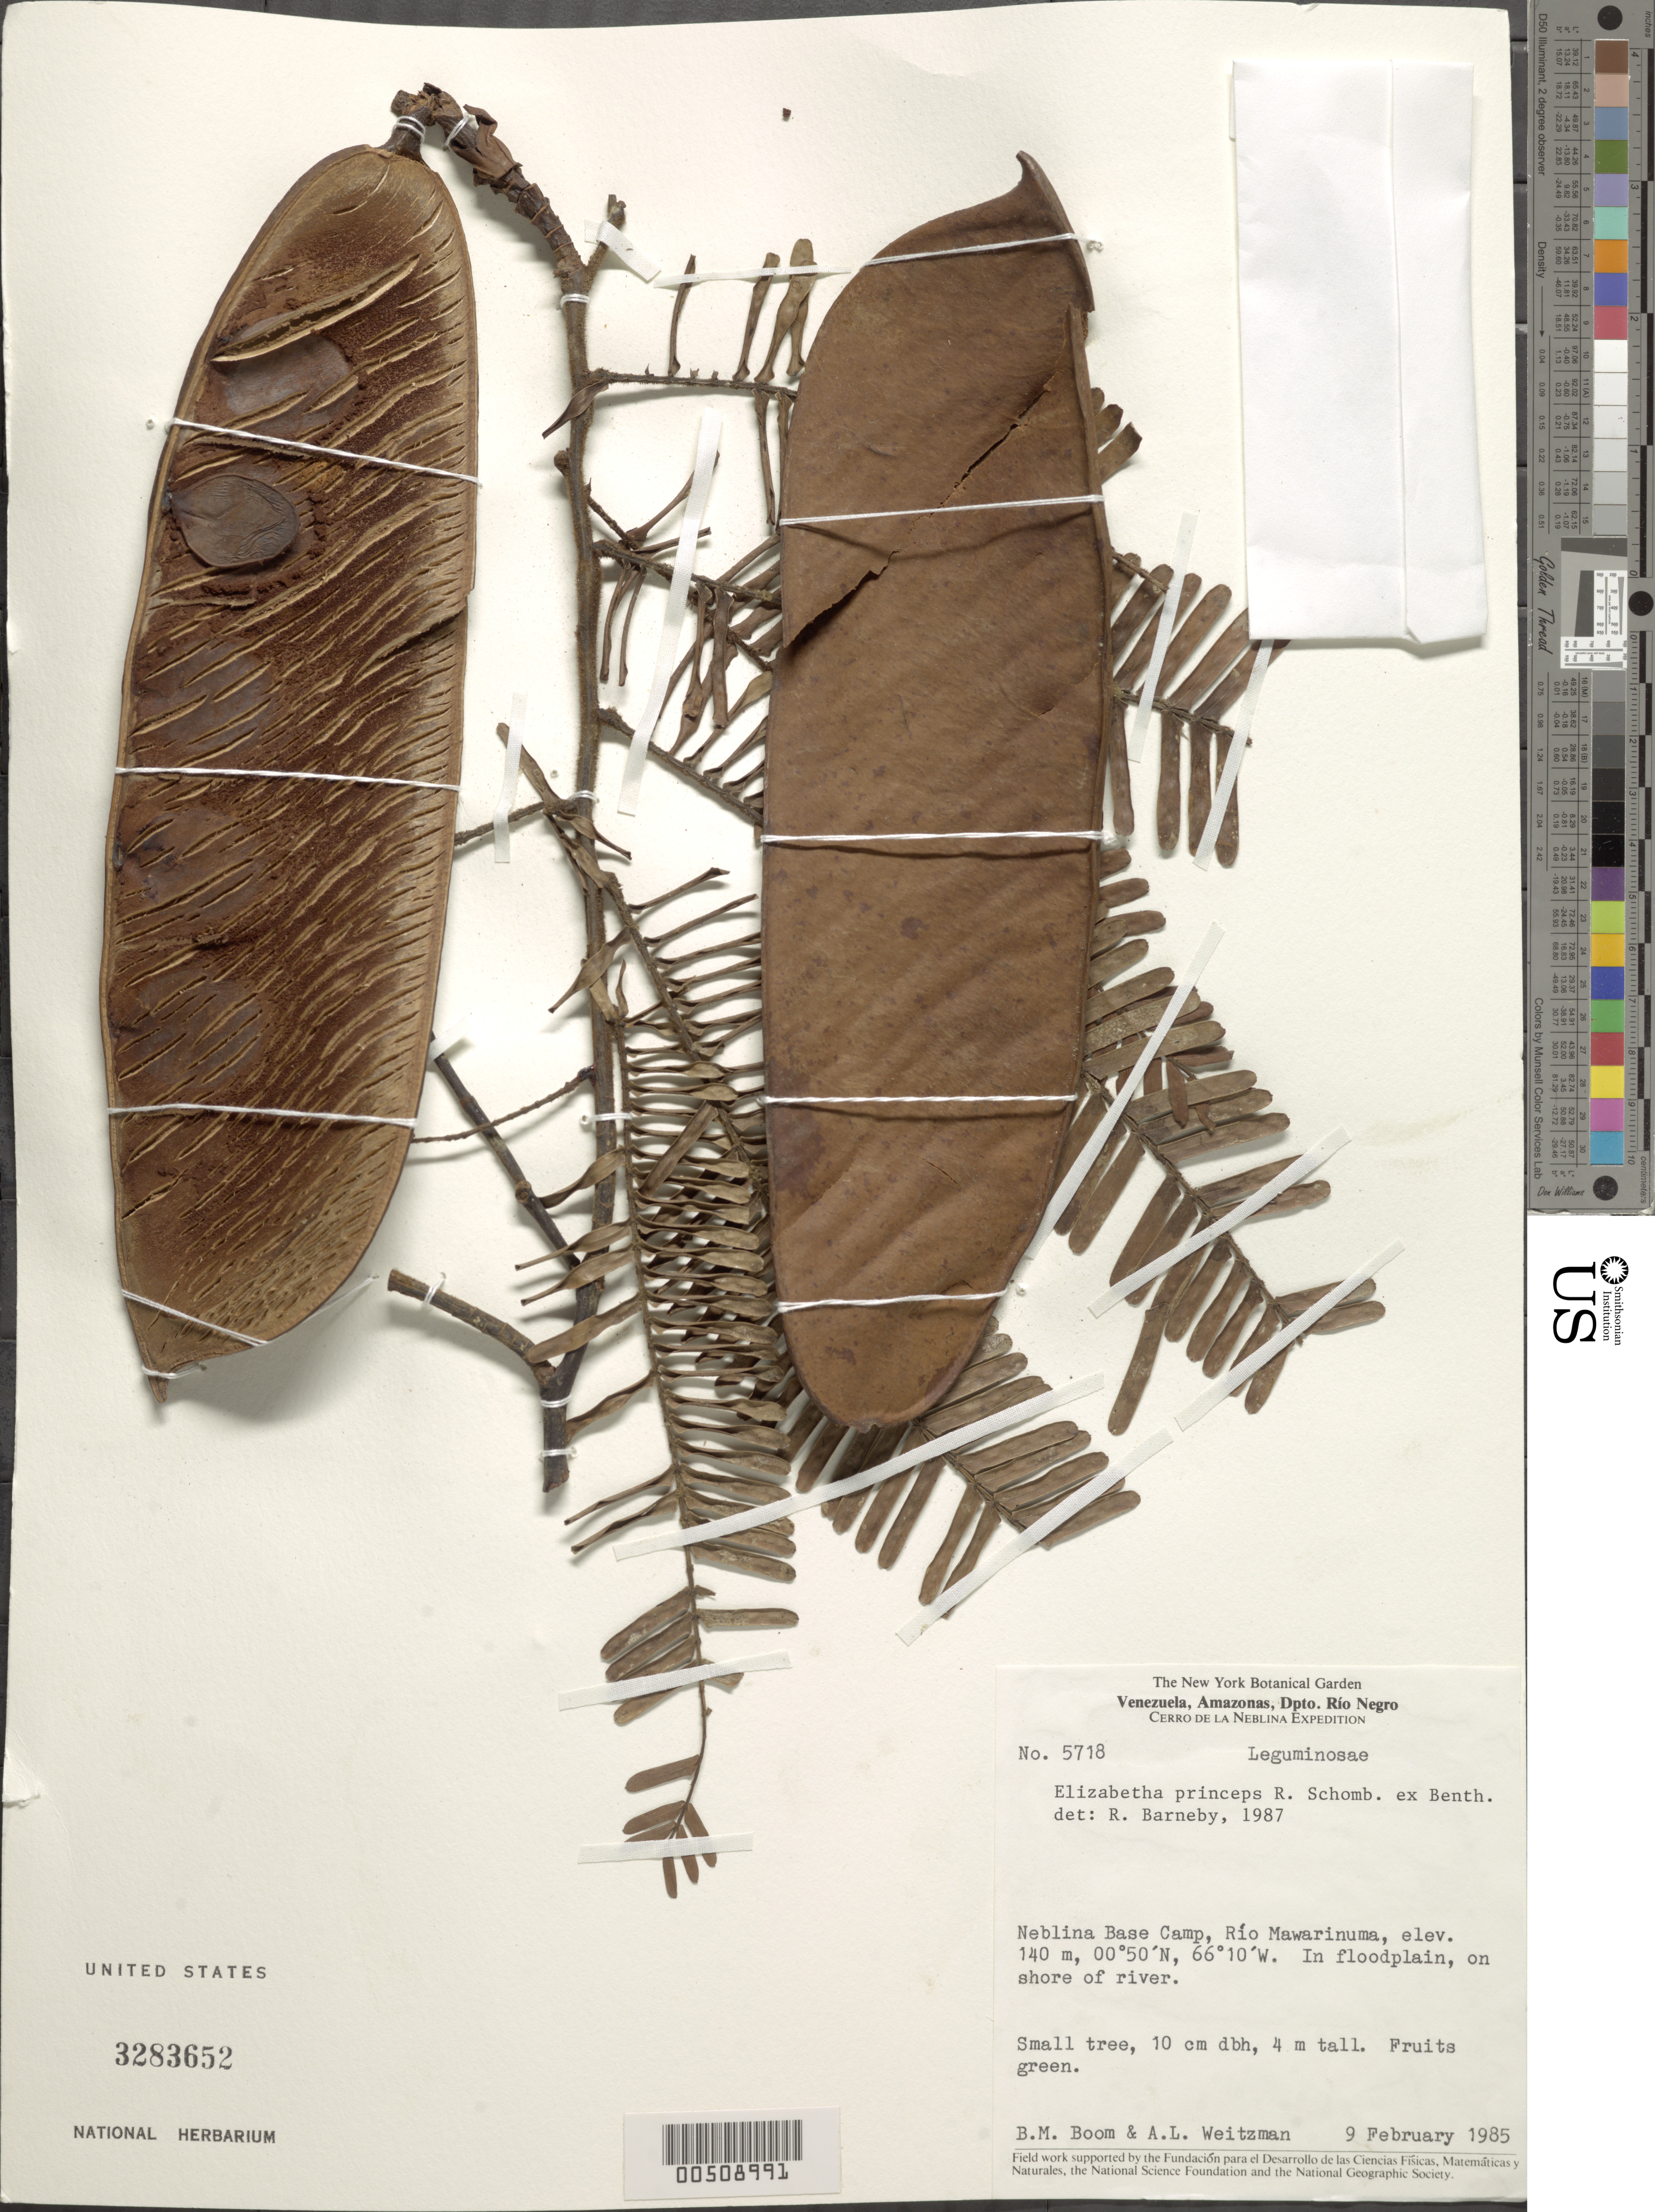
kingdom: Plantae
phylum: Tracheophyta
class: Magnoliopsida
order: Fabales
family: Fabaceae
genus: Elizabetha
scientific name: Elizabetha princeps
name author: R.H. Schomb. ex Benth.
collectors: B. M. Boom & A. L. Weitzman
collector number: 5718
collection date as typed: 09 Feb 1985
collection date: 1985-02-09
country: Venezuela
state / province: Amazonas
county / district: Rio Negro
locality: Neblina base camp, rio mawarinuma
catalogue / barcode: US 3283652